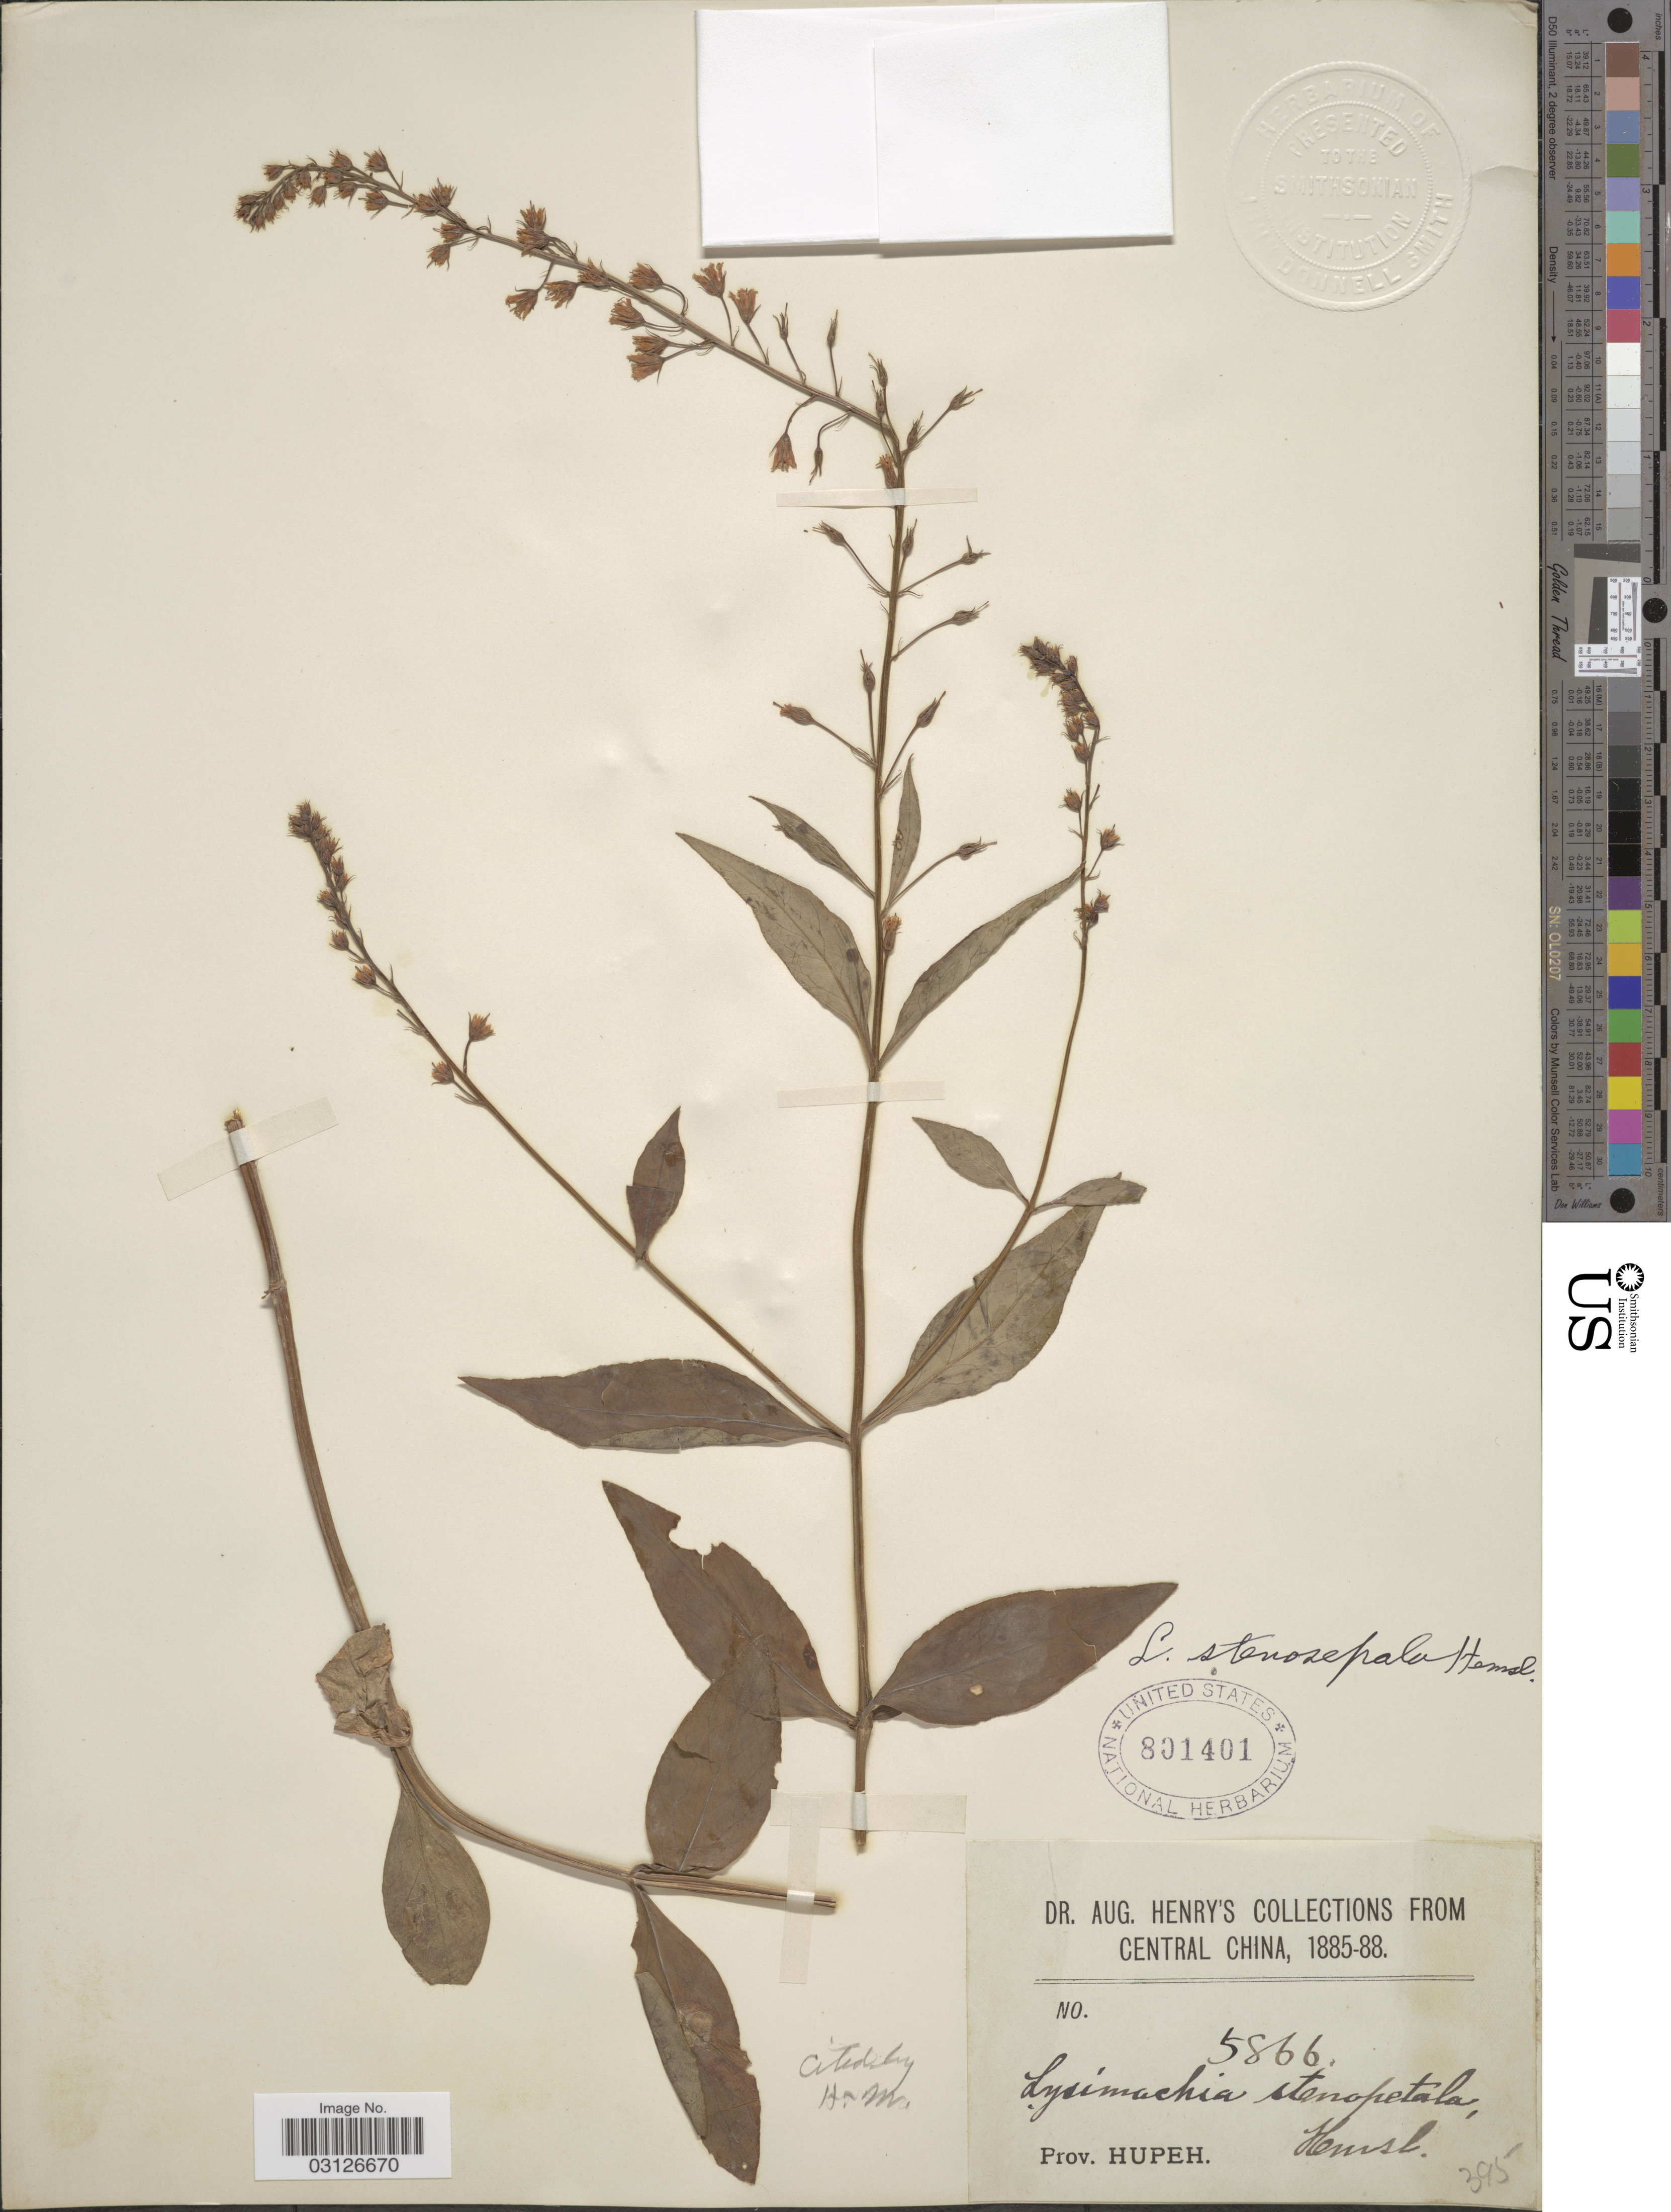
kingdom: Plantae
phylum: Tracheophyta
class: Magnoliopsida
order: Ericales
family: Primulaceae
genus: Lysimachia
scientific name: Lysimachia stenosepala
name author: Hemsl.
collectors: A. Henry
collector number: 5866?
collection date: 1885/1888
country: China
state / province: Hubei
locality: Central China. Prov. Hupeh.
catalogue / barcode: US 801401